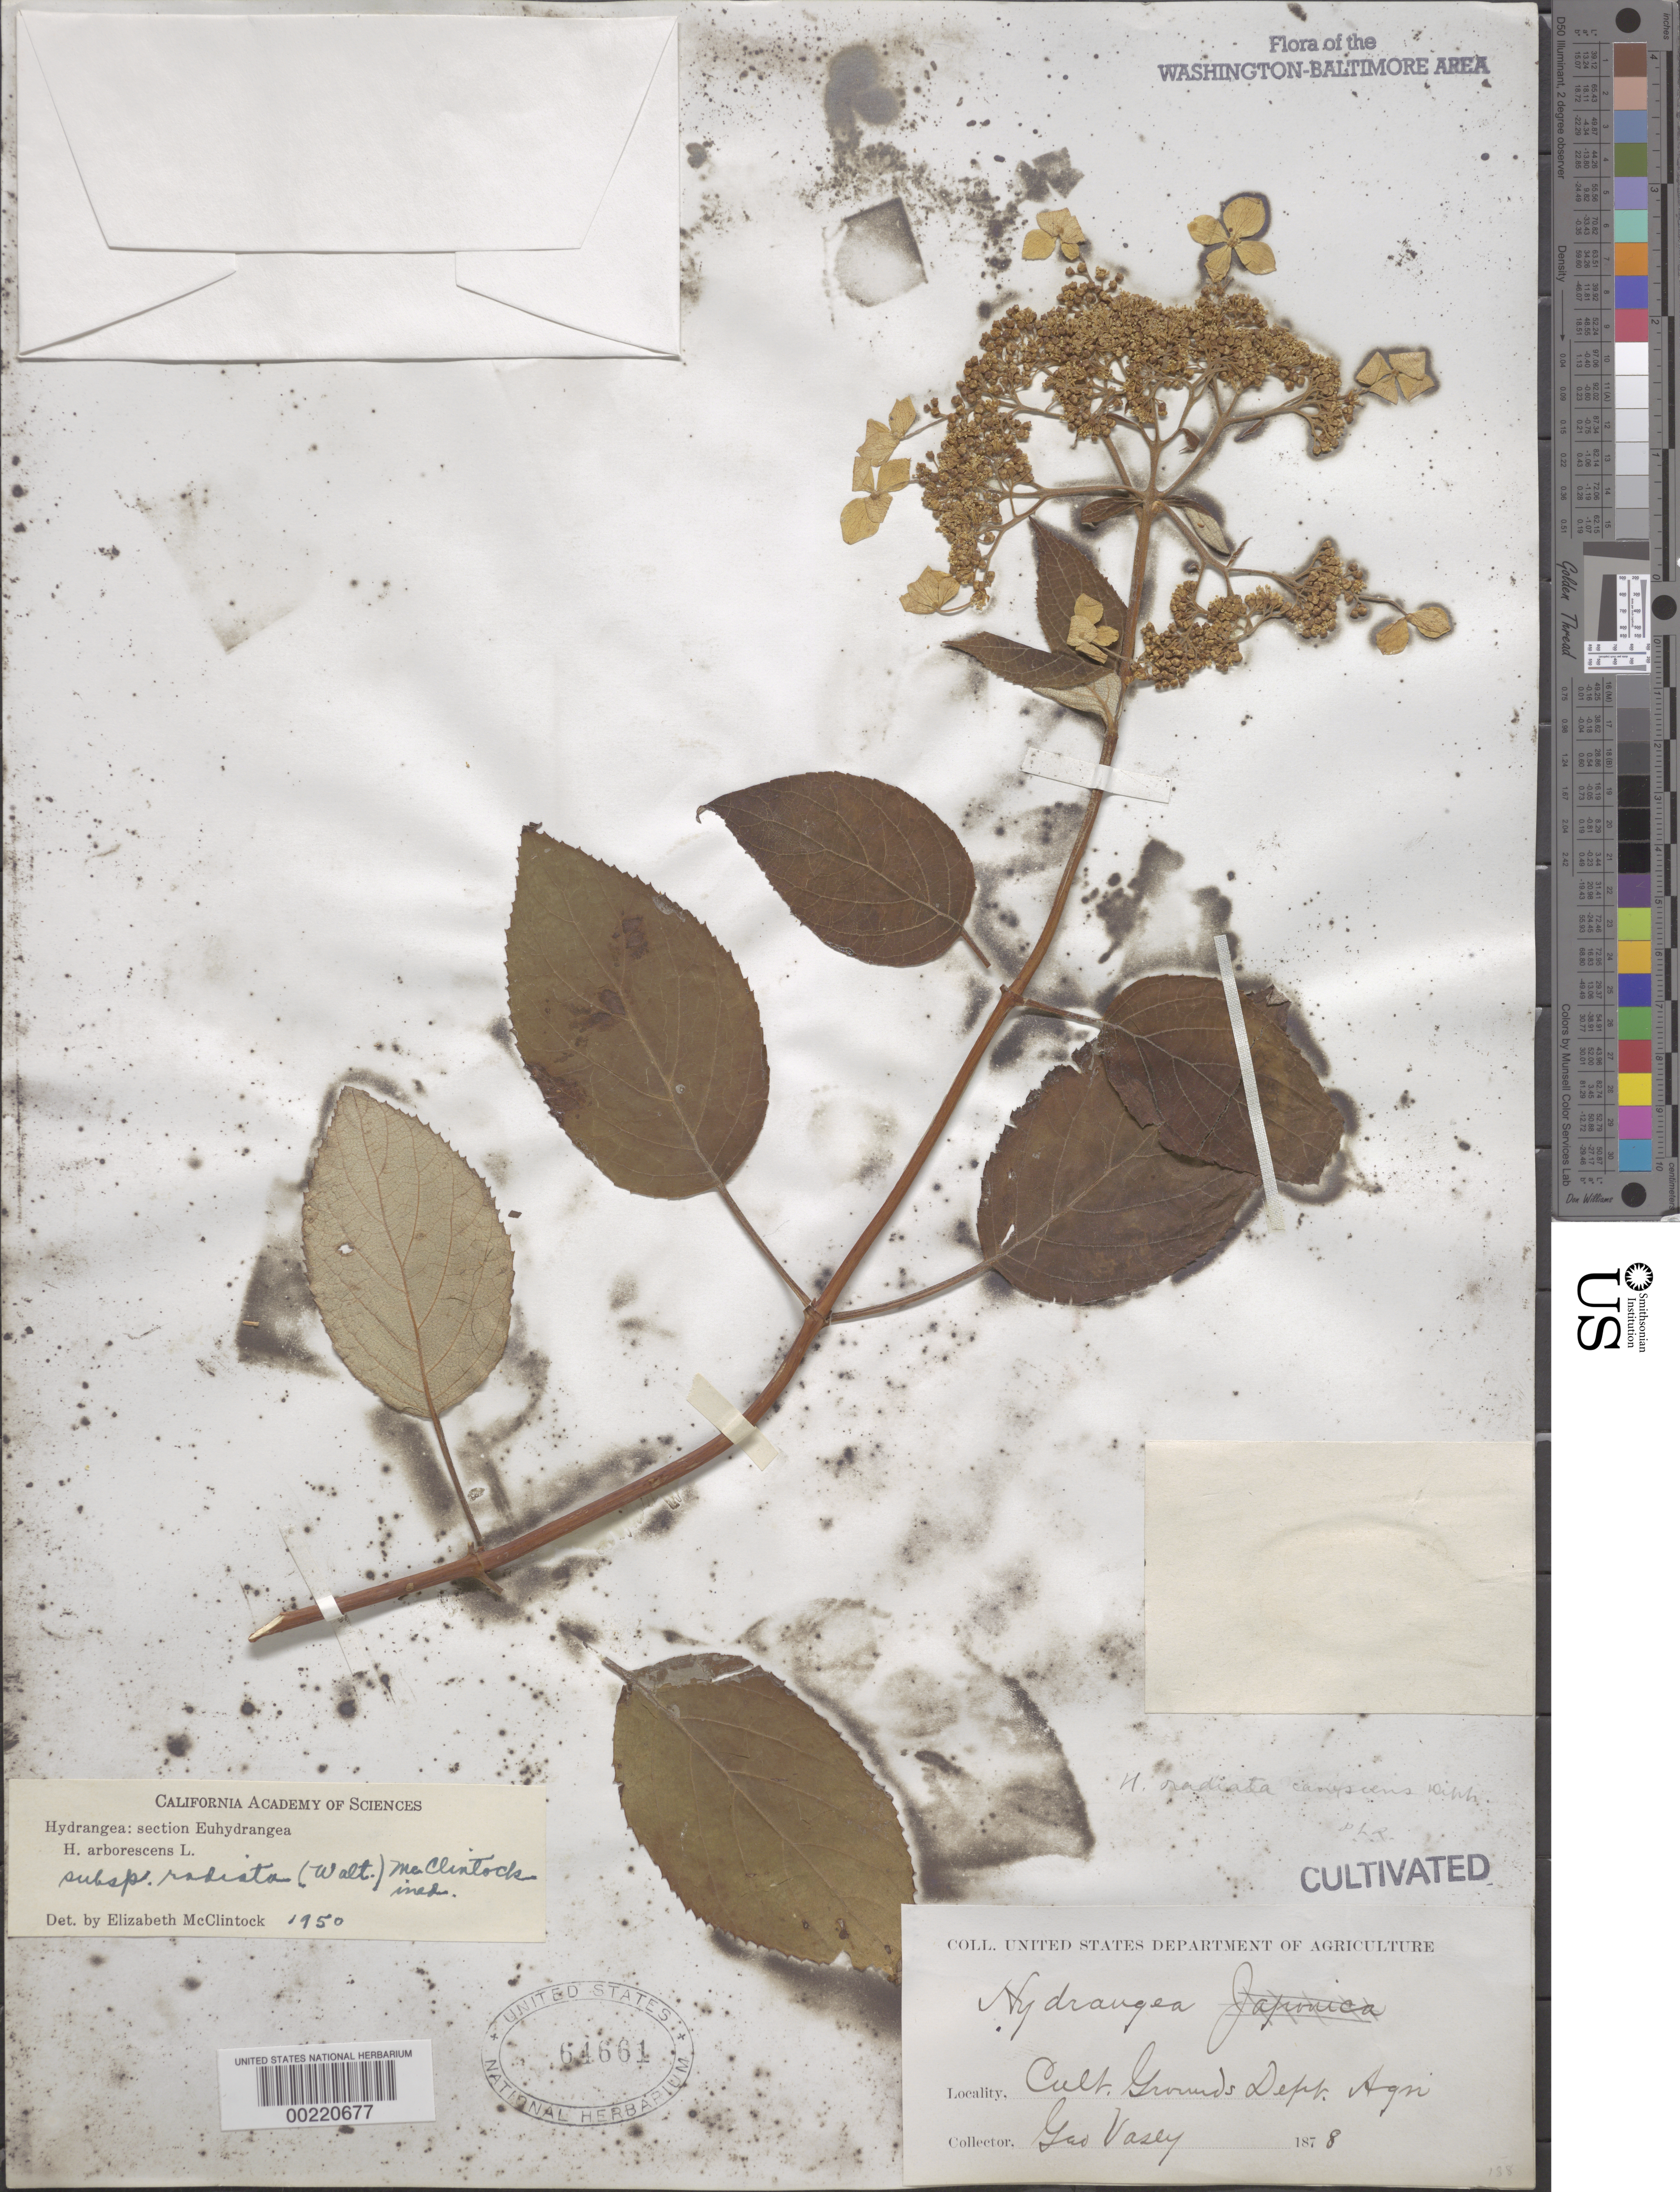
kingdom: Plantae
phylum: Tracheophyta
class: Magnoliopsida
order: Cornales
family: Hydrangeaceae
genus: Hydrangea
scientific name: Hydrangea radiata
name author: Walter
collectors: G. R. Vasey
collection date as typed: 1878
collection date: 1878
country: United States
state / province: District of Columbia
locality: Agricultural grounds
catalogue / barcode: US 64661